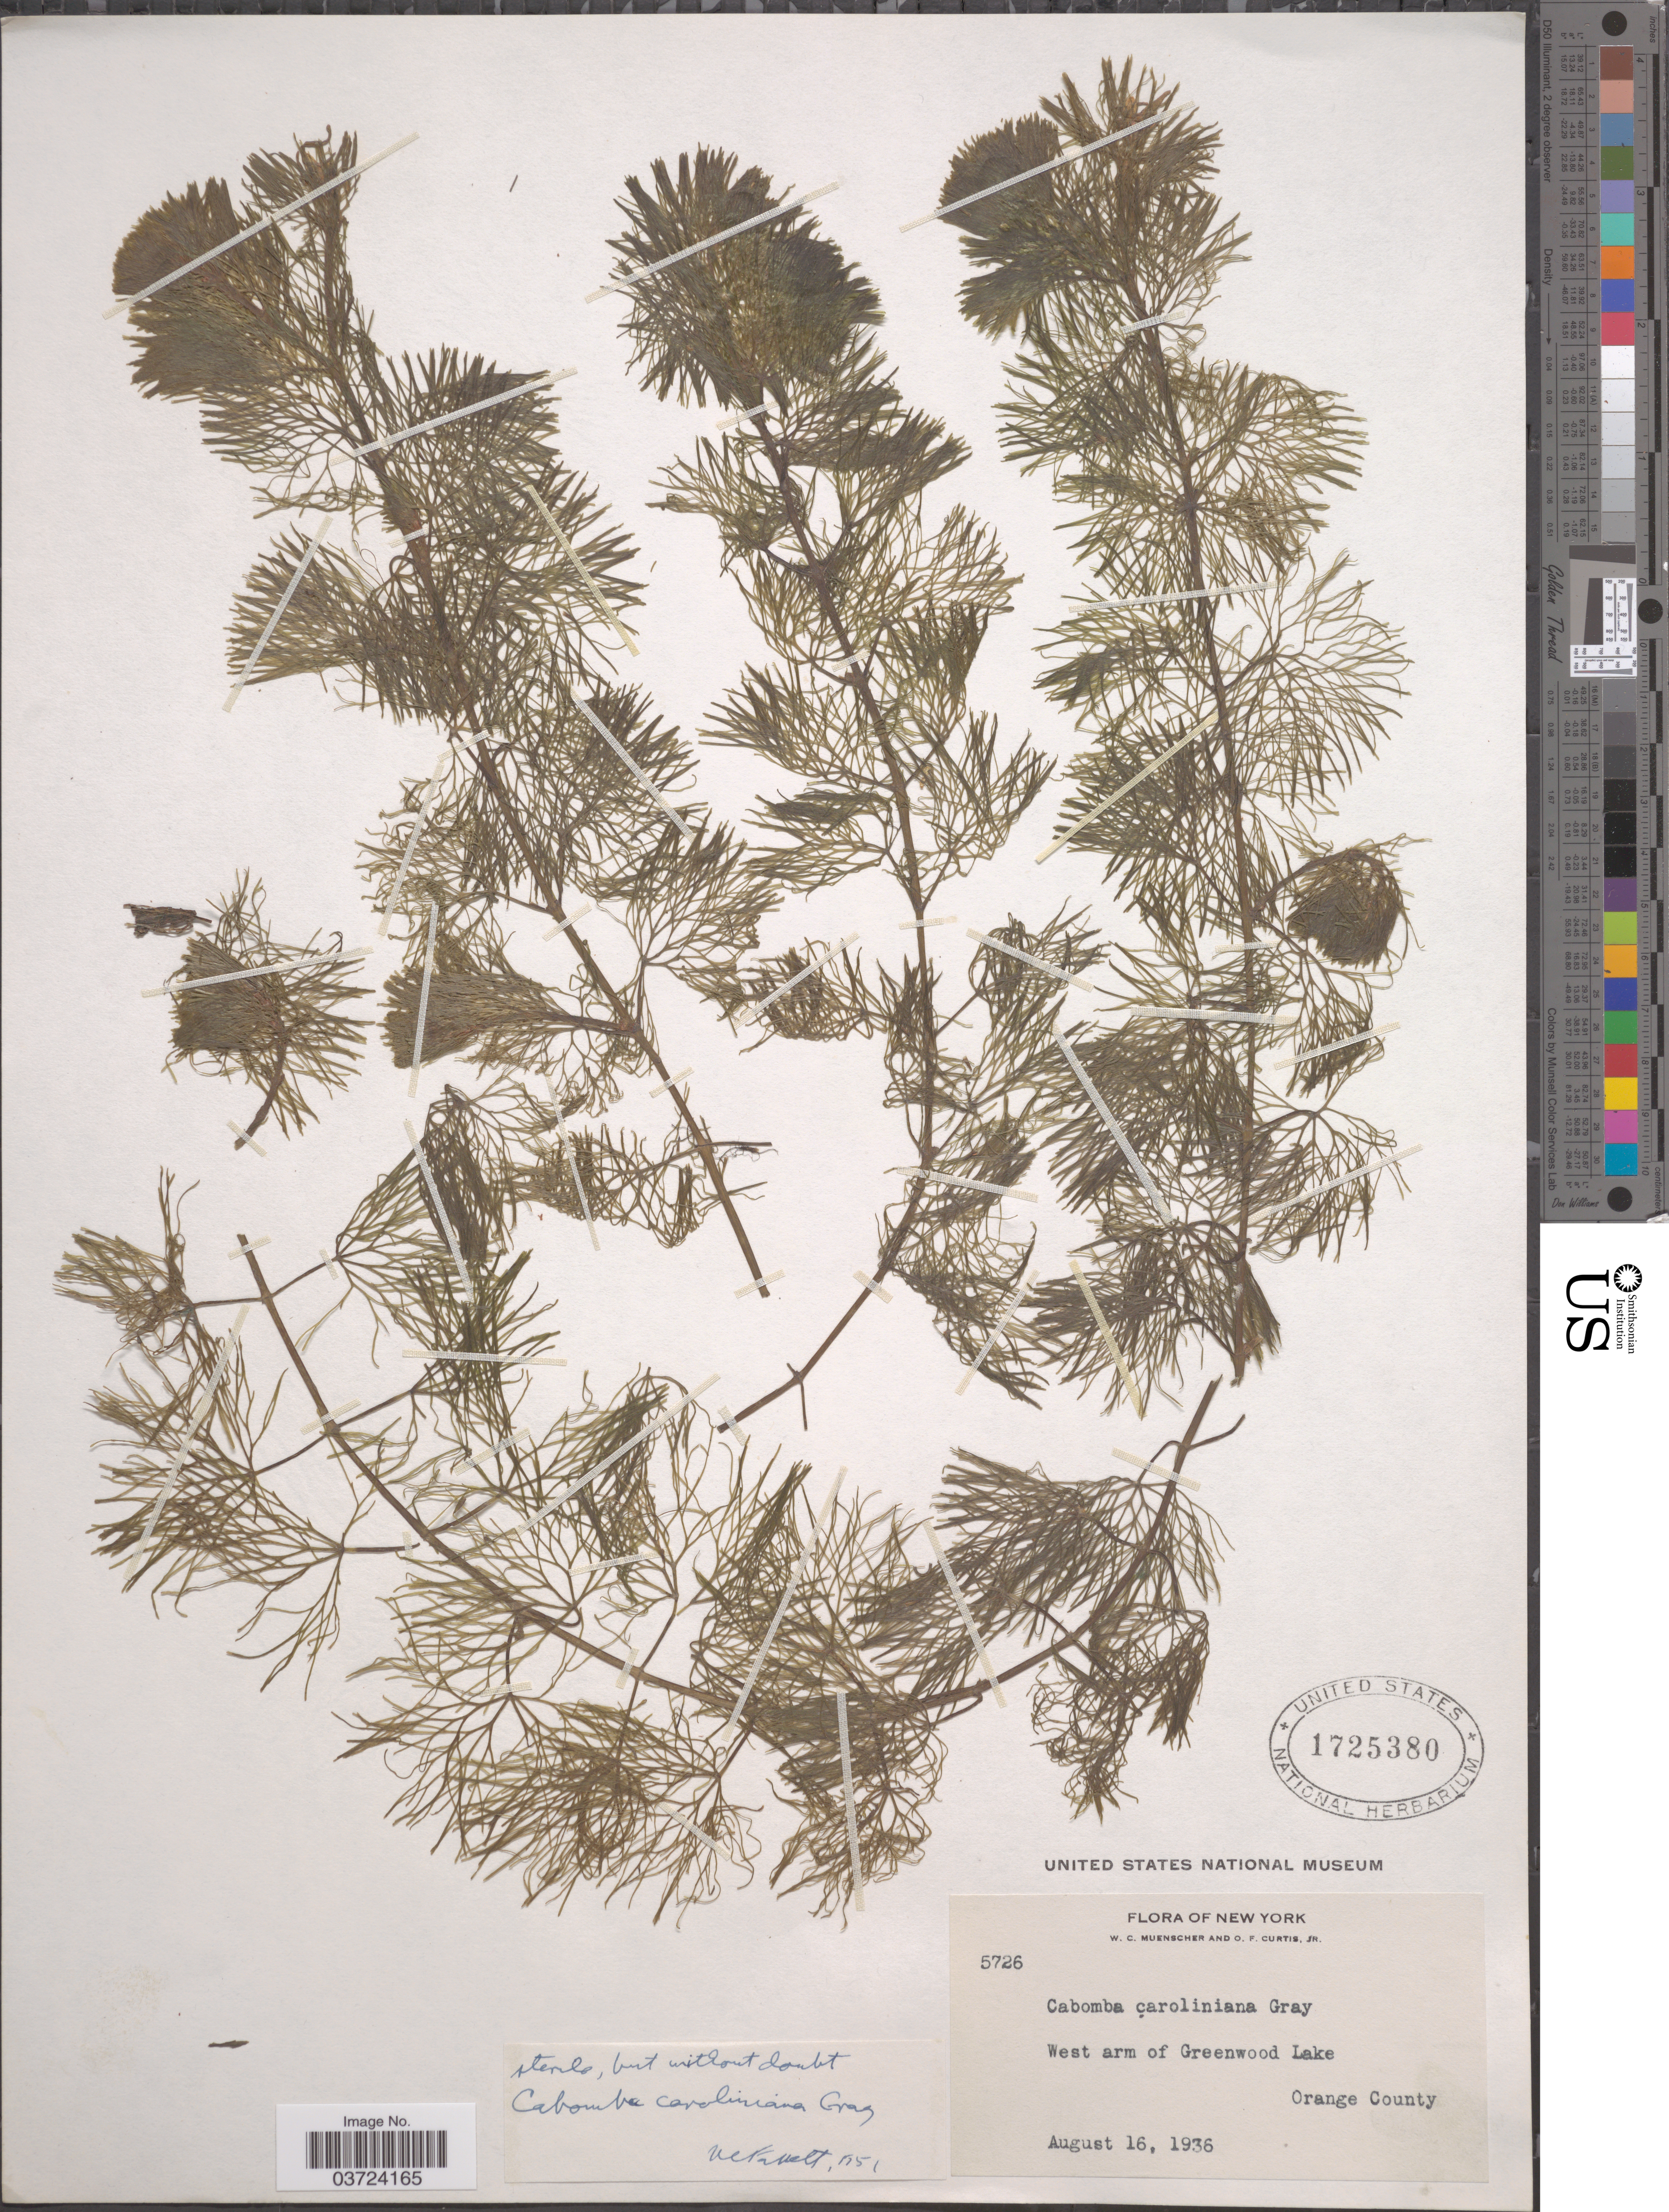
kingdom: Plantae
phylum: Tracheophyta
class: Magnoliopsida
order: Nymphaeales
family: Cabombaceae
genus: Cabomba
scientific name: Cabomba caroliniana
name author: A. Gray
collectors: W. Muenscher & O. Curtis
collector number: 5726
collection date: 1936-08-16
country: United States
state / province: New York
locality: West arm of Greenwood Lake. Orange County.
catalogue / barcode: US 1725380